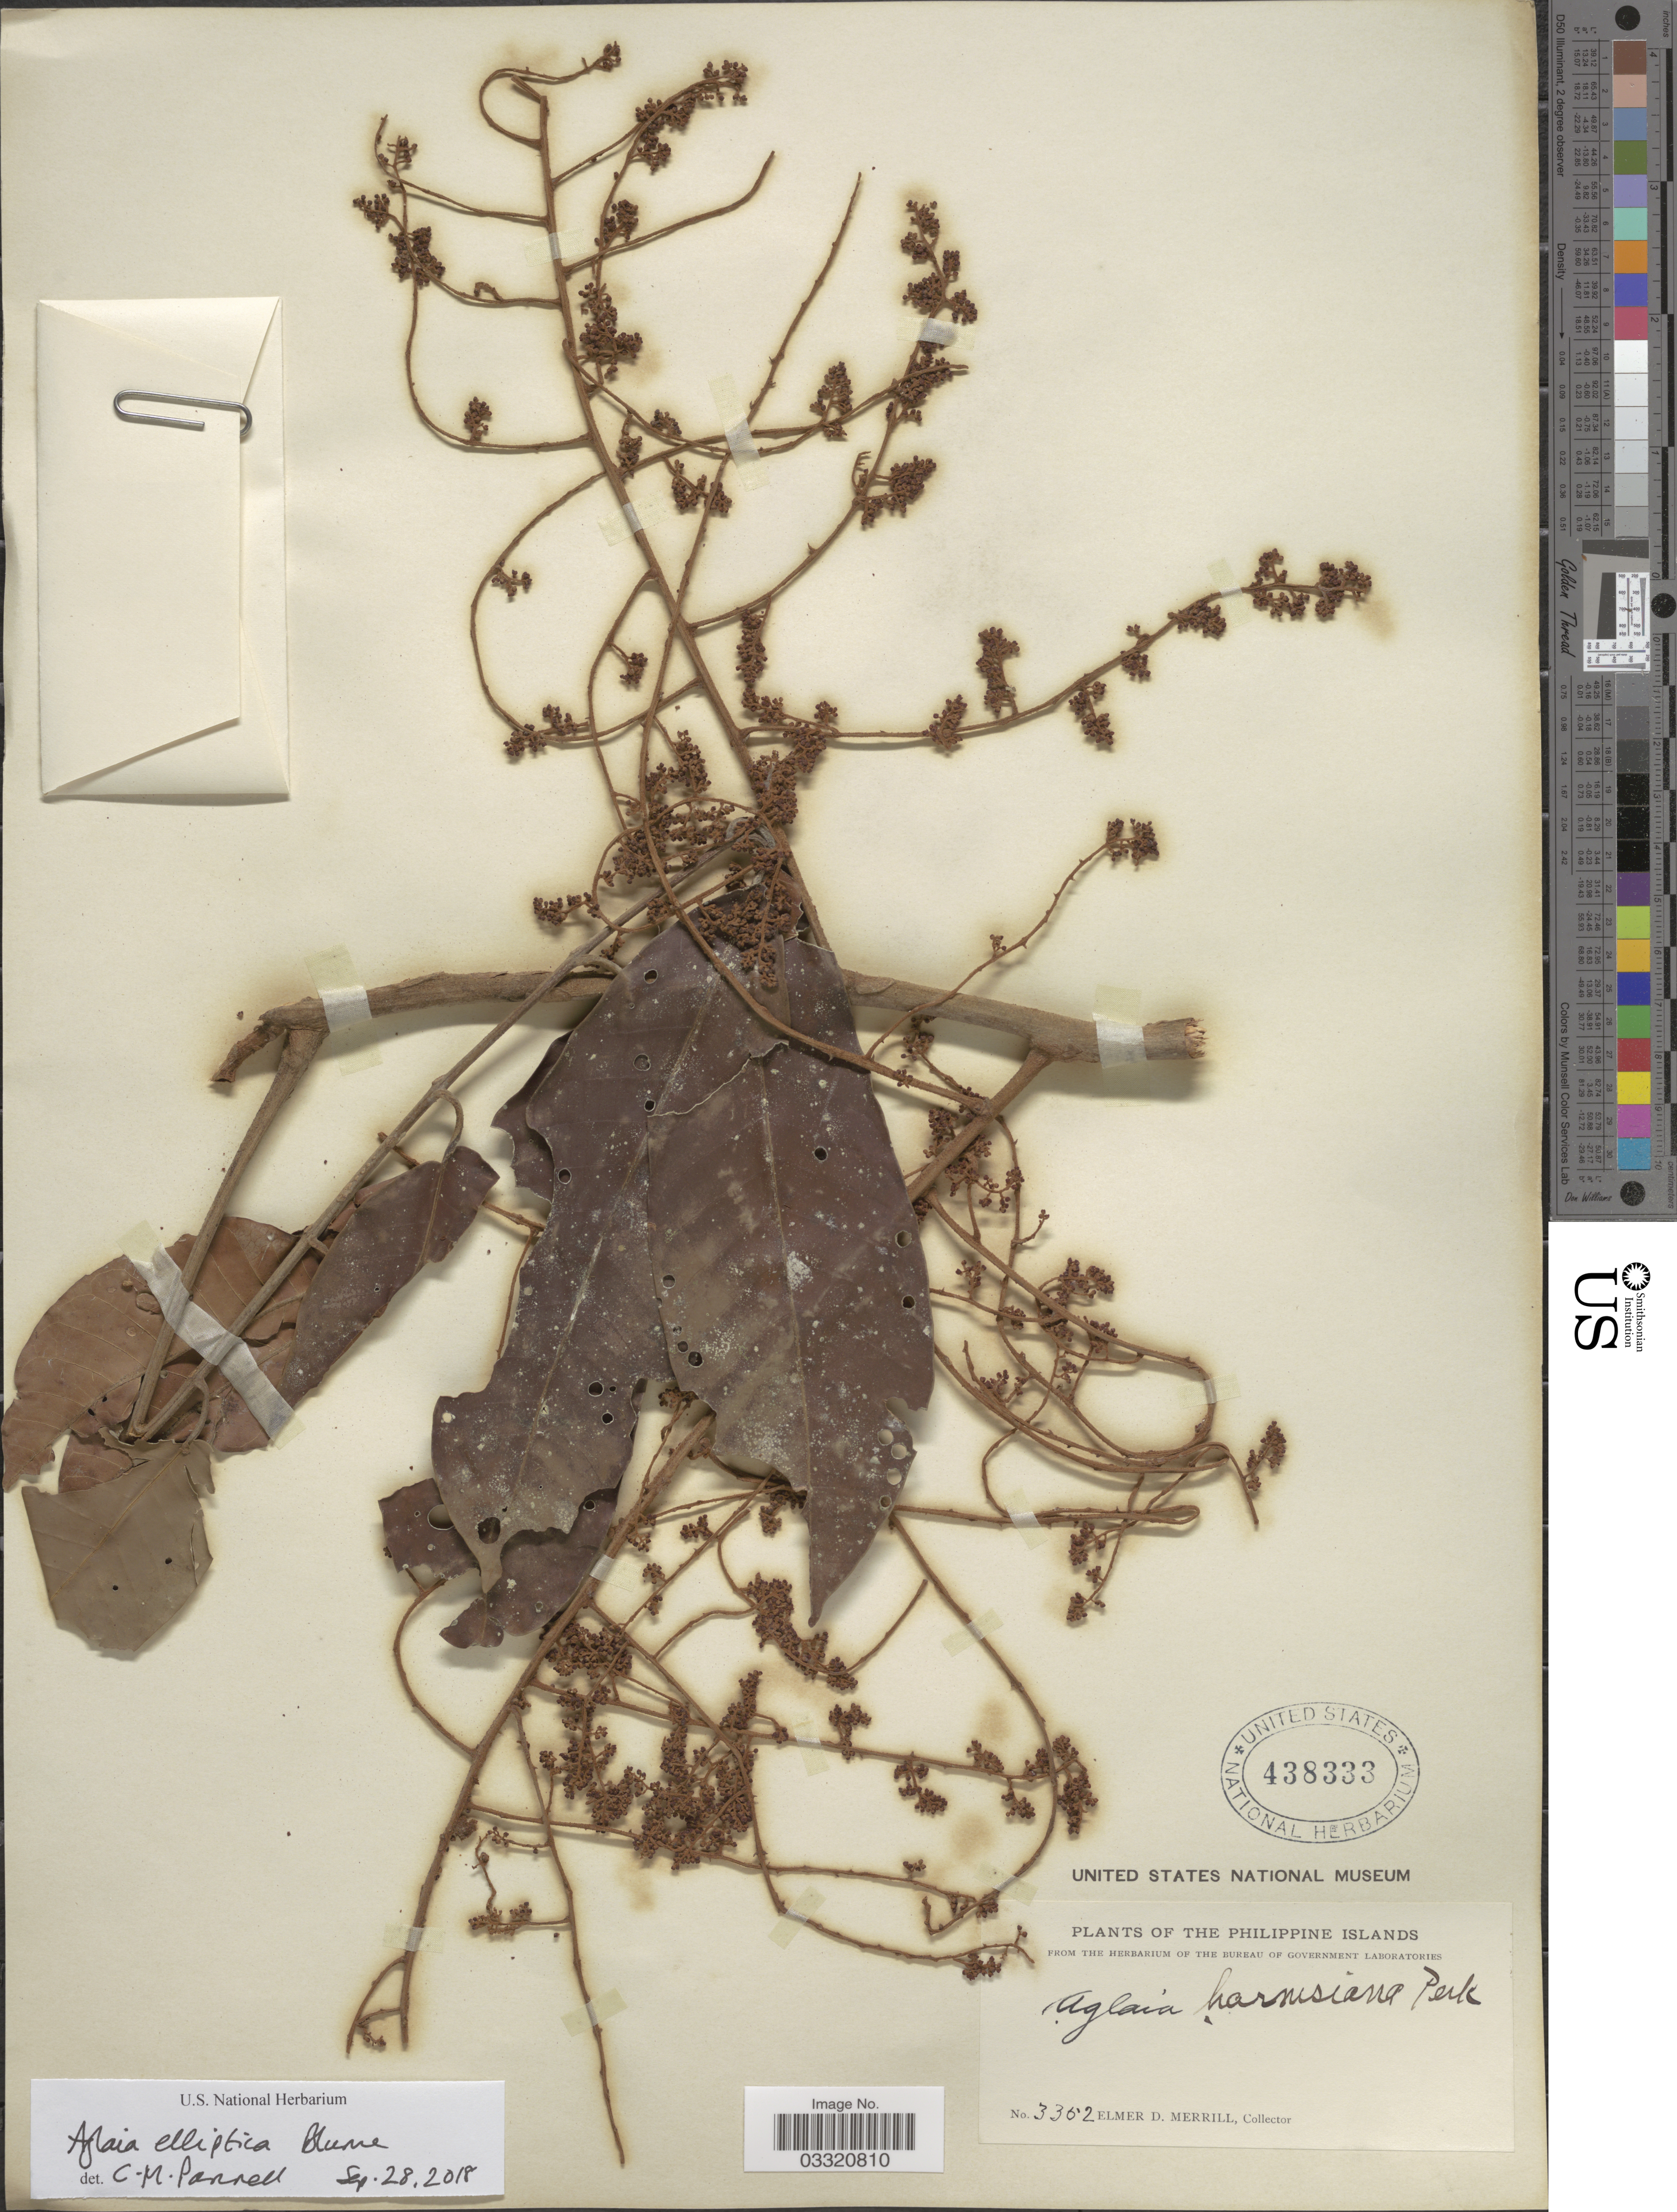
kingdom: Plantae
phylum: Tracheophyta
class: Magnoliopsida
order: Sapindales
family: Meliaceae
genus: Aglaia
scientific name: Aglaia elliptica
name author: Blume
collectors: E. D. Merrill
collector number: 3352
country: Philippines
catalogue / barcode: US 438333